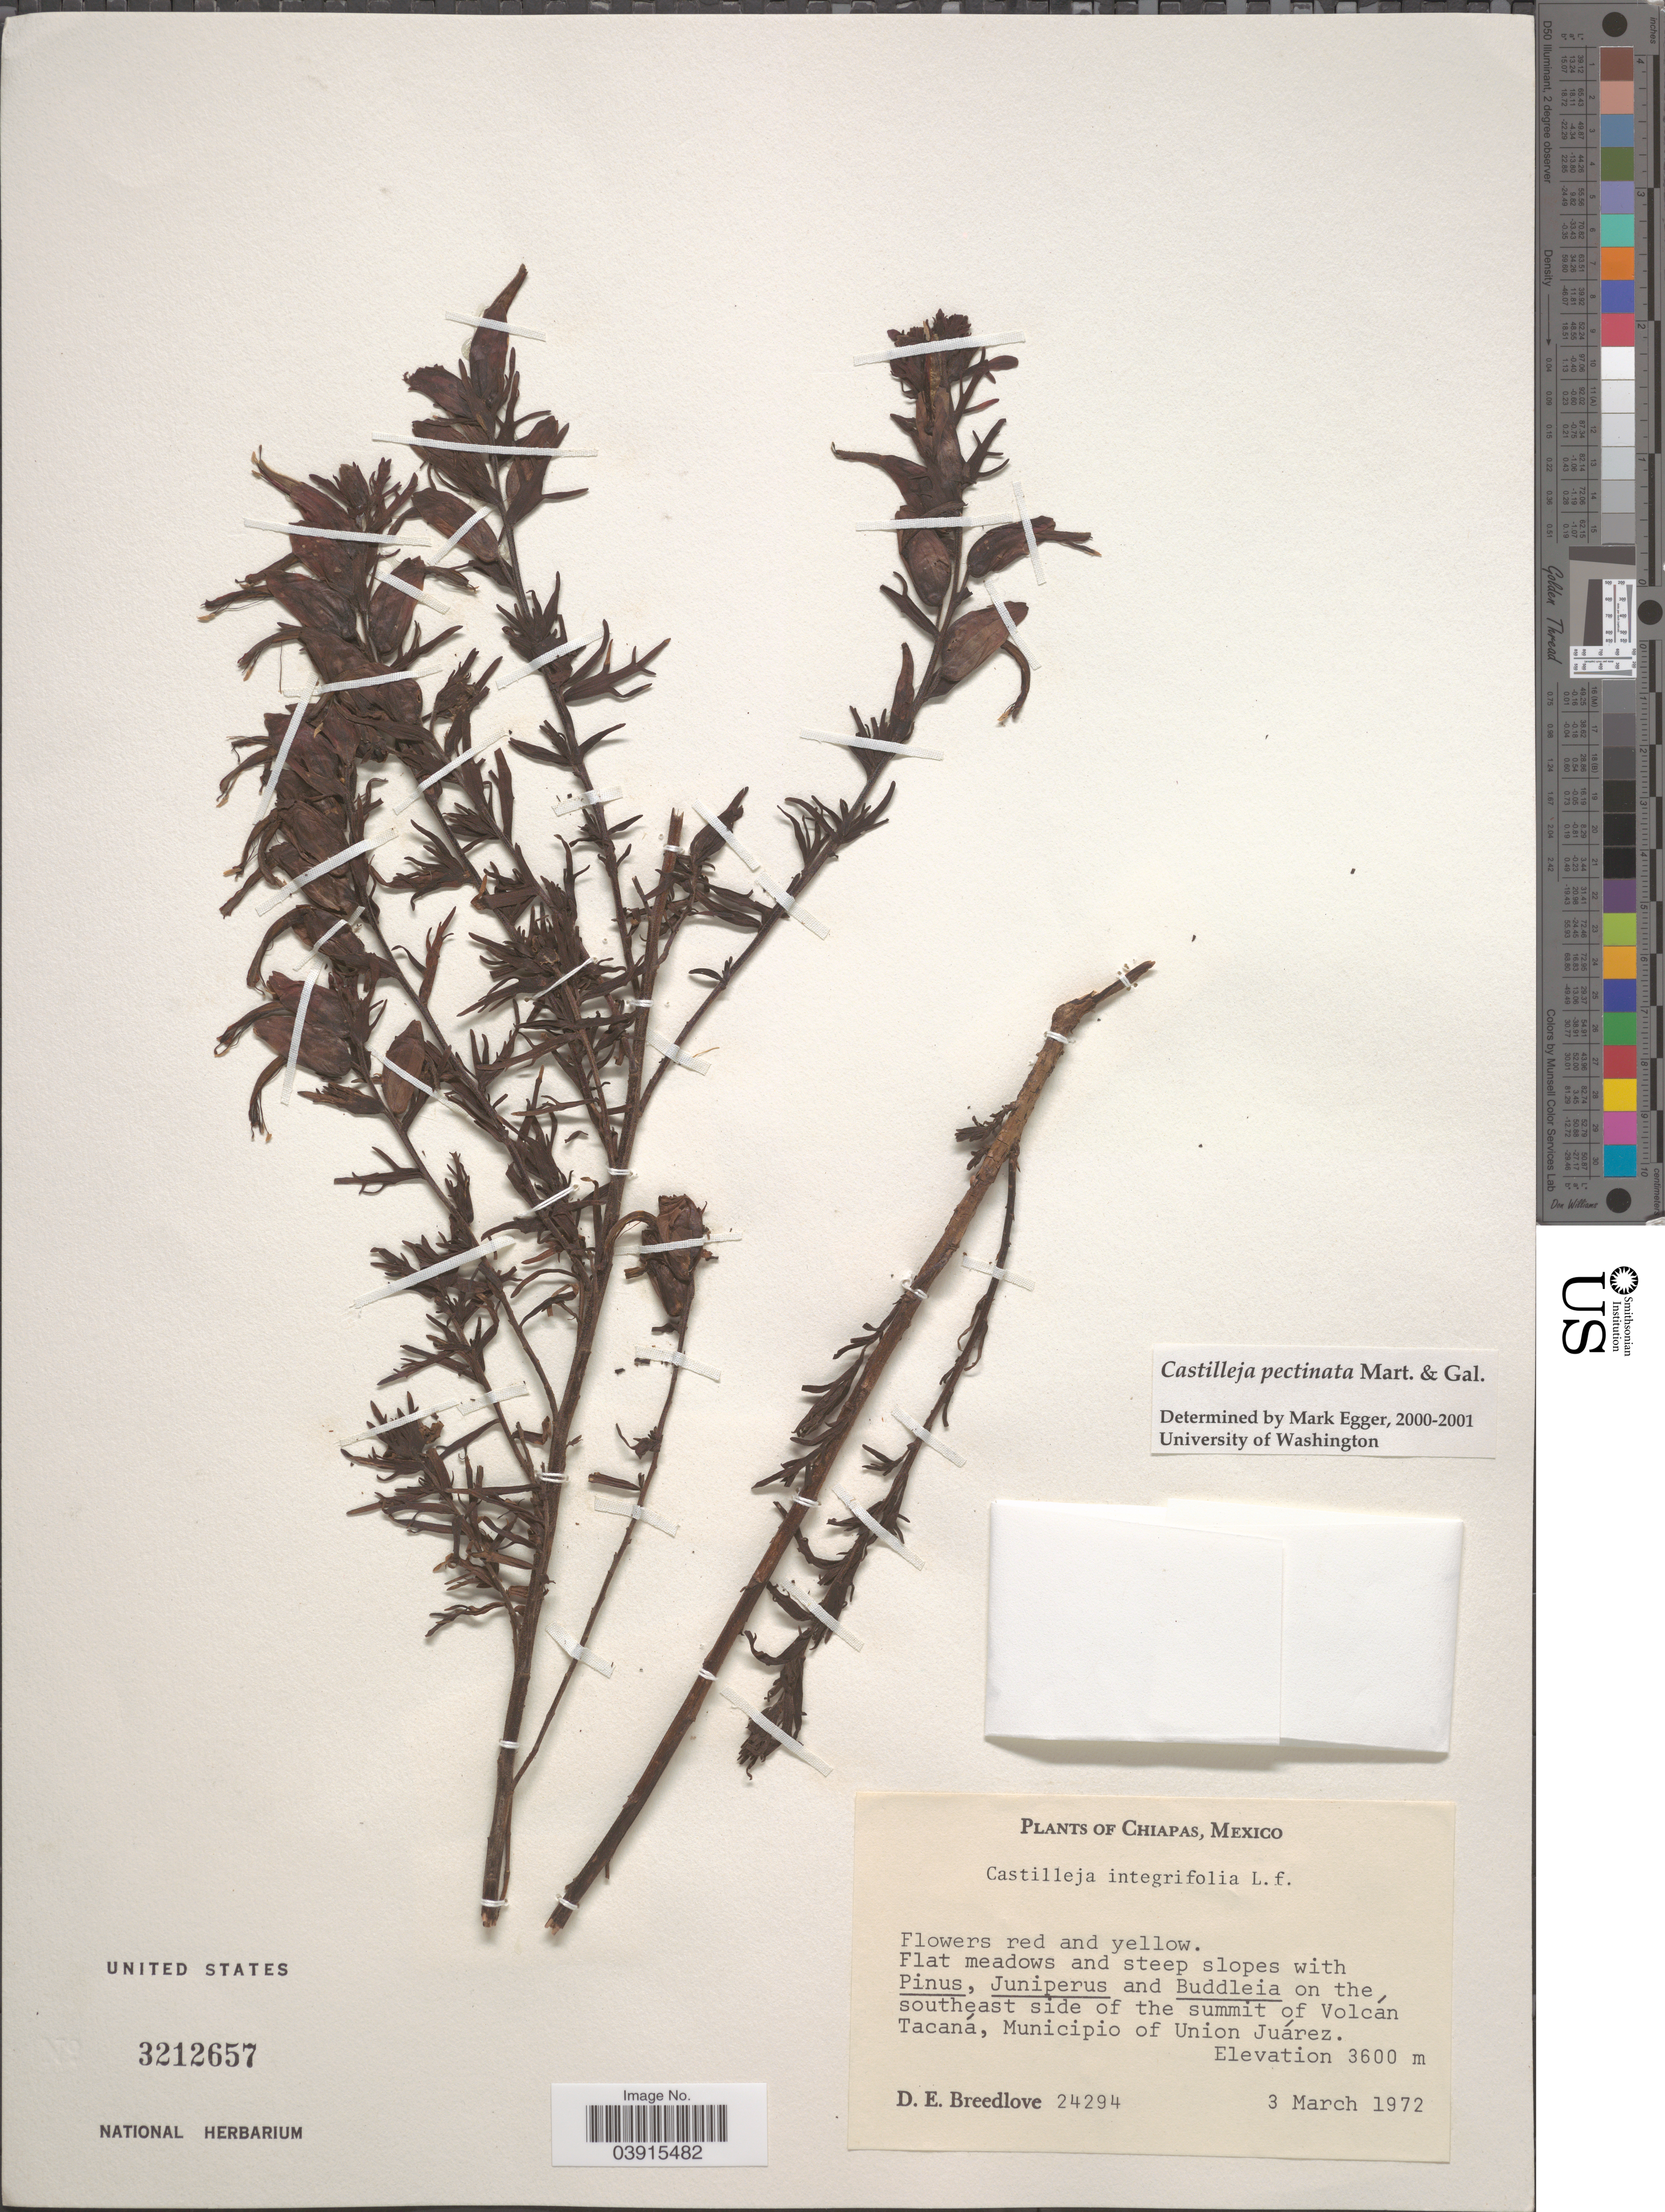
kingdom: Plantae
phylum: Tracheophyta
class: Magnoliopsida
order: Lamiales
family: Orobanchaceae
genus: Castilleja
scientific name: Castilleja pectinata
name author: M. Martens & Galeotti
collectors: D. E. Breedlove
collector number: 24294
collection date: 1972-03-03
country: Mexico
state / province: Chiapas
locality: On the Southeast side of the summit of Volcan Tacaná, Municipio of Union Juárez.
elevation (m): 3600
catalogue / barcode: US 3212657